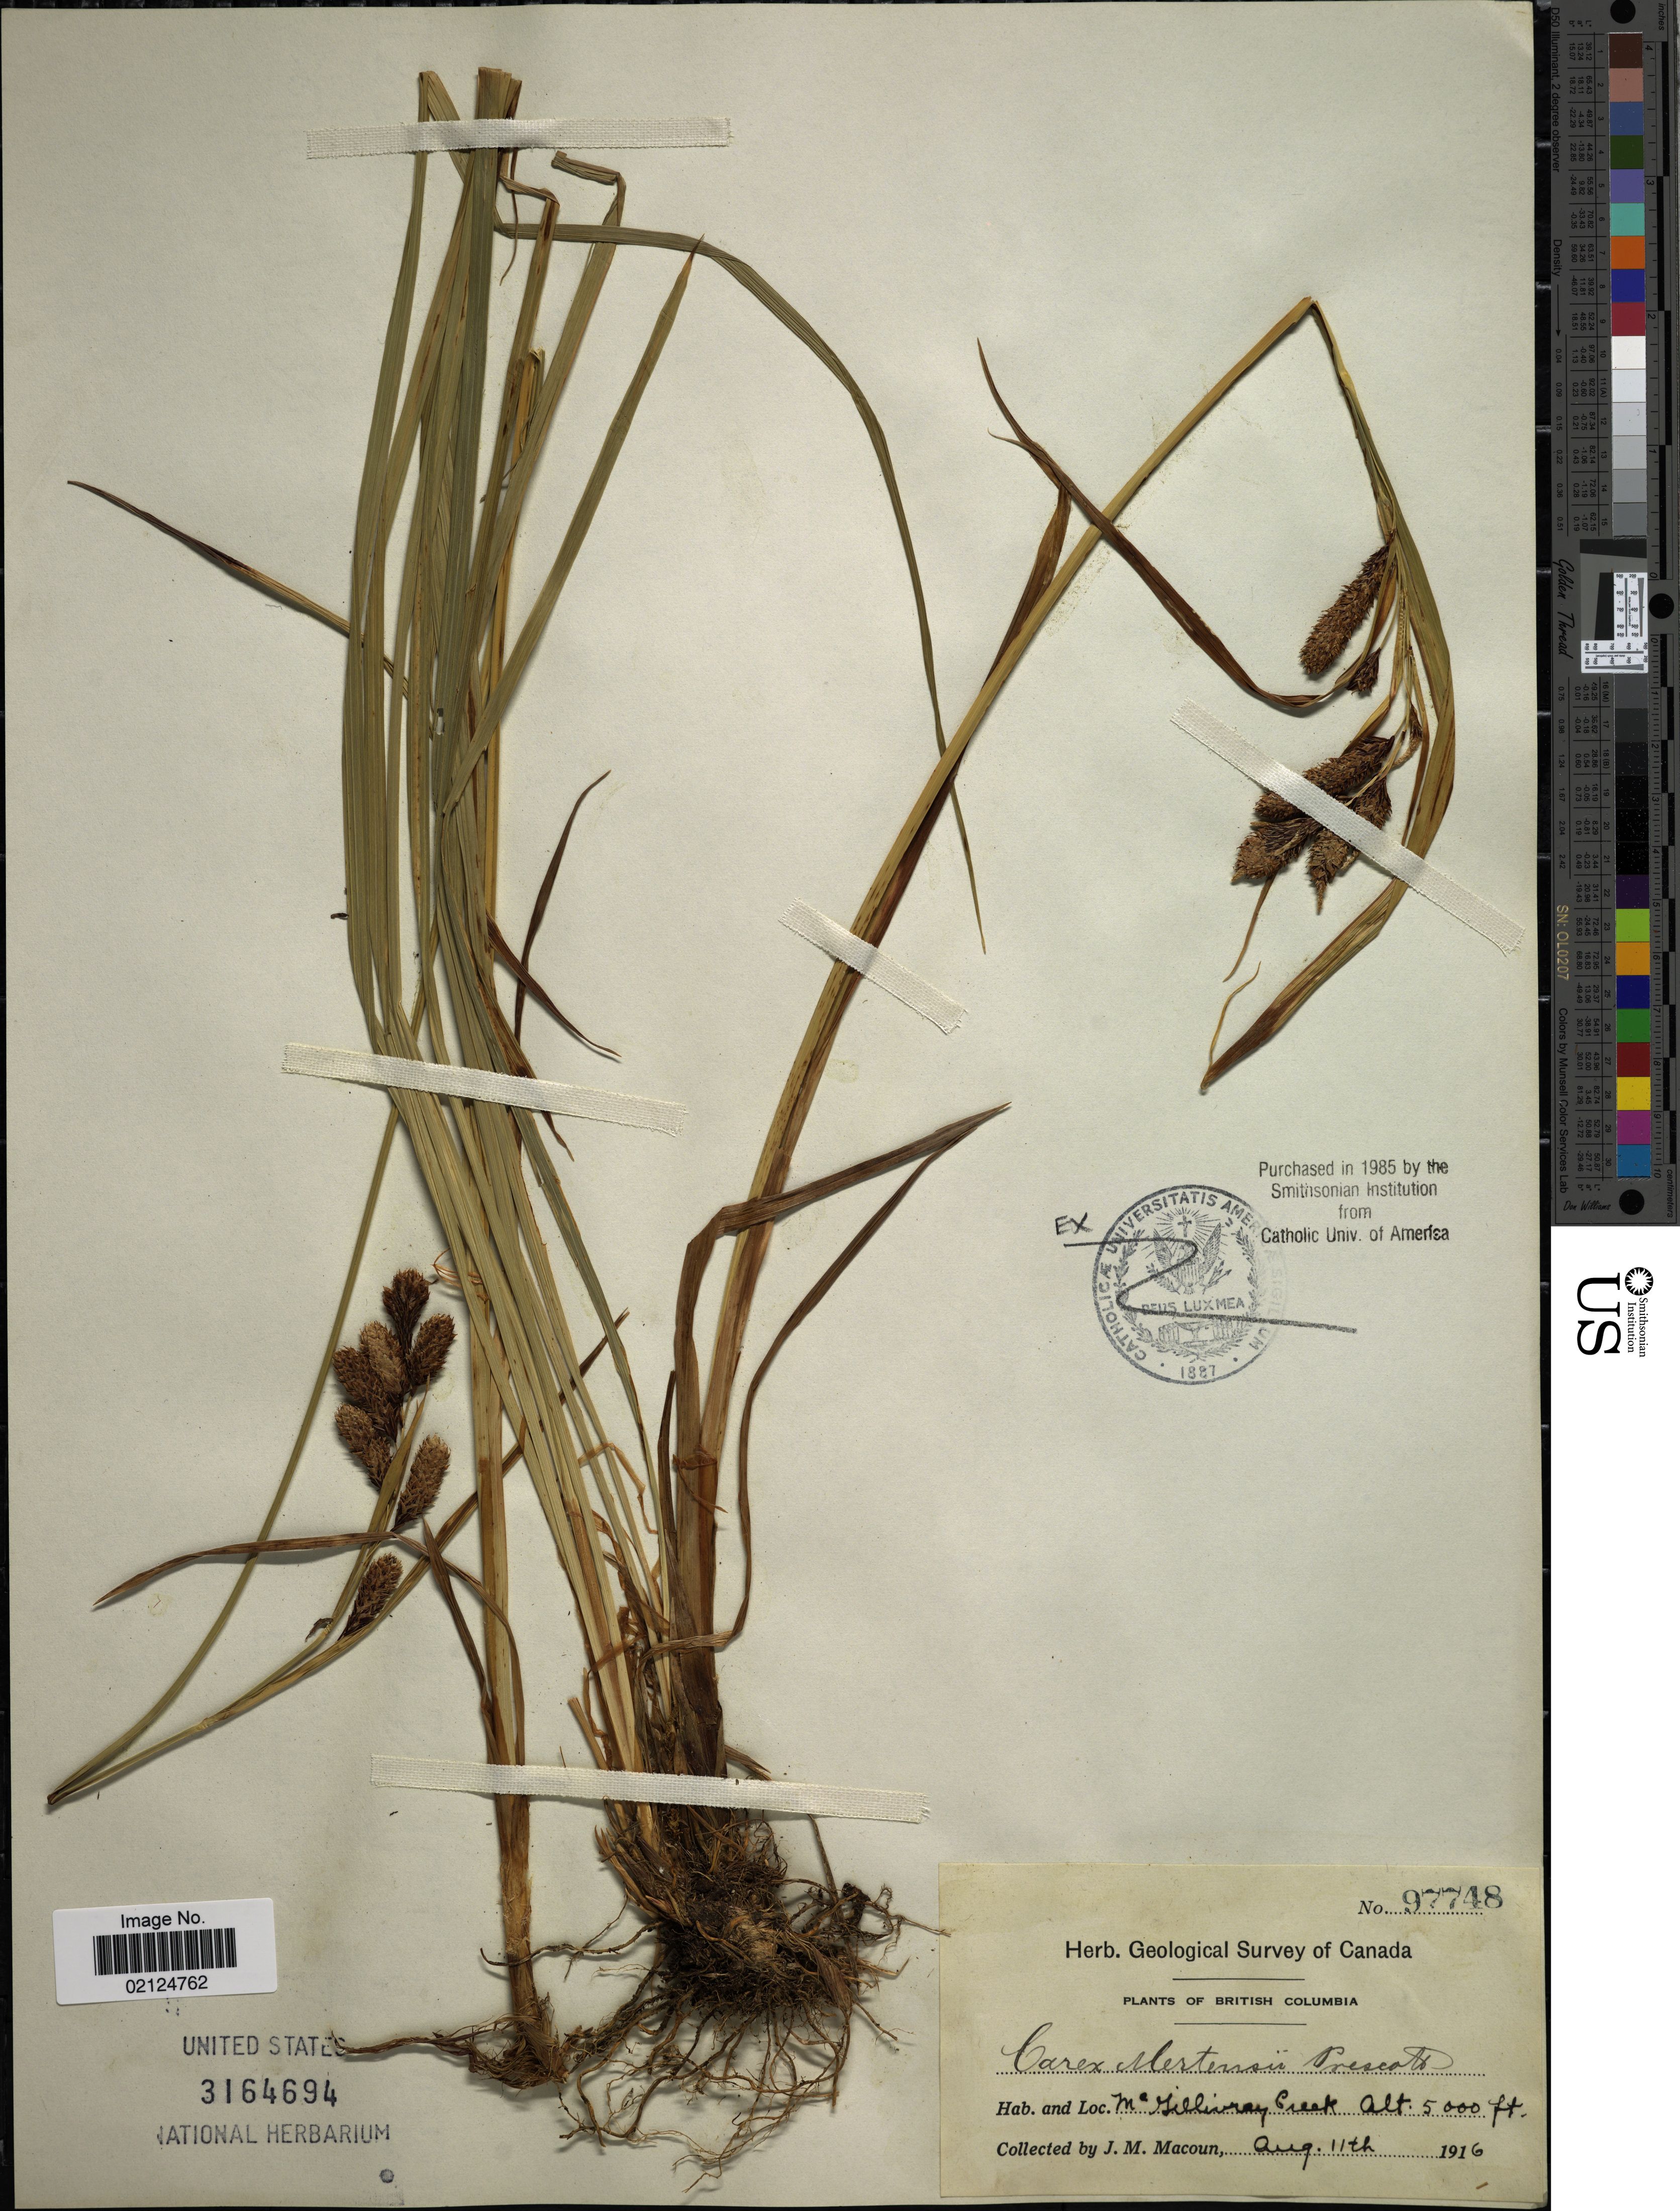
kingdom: Plantae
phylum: Tracheophyta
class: Liliopsida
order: Poales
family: Cyperaceae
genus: Carex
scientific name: Carex mertensii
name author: J.D. Prescott ex Bong.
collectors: J. M. Macoun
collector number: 97748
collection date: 1916-08-11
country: Canada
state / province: British Columbia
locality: McGillivray Creek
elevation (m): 1524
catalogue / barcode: US 3164694